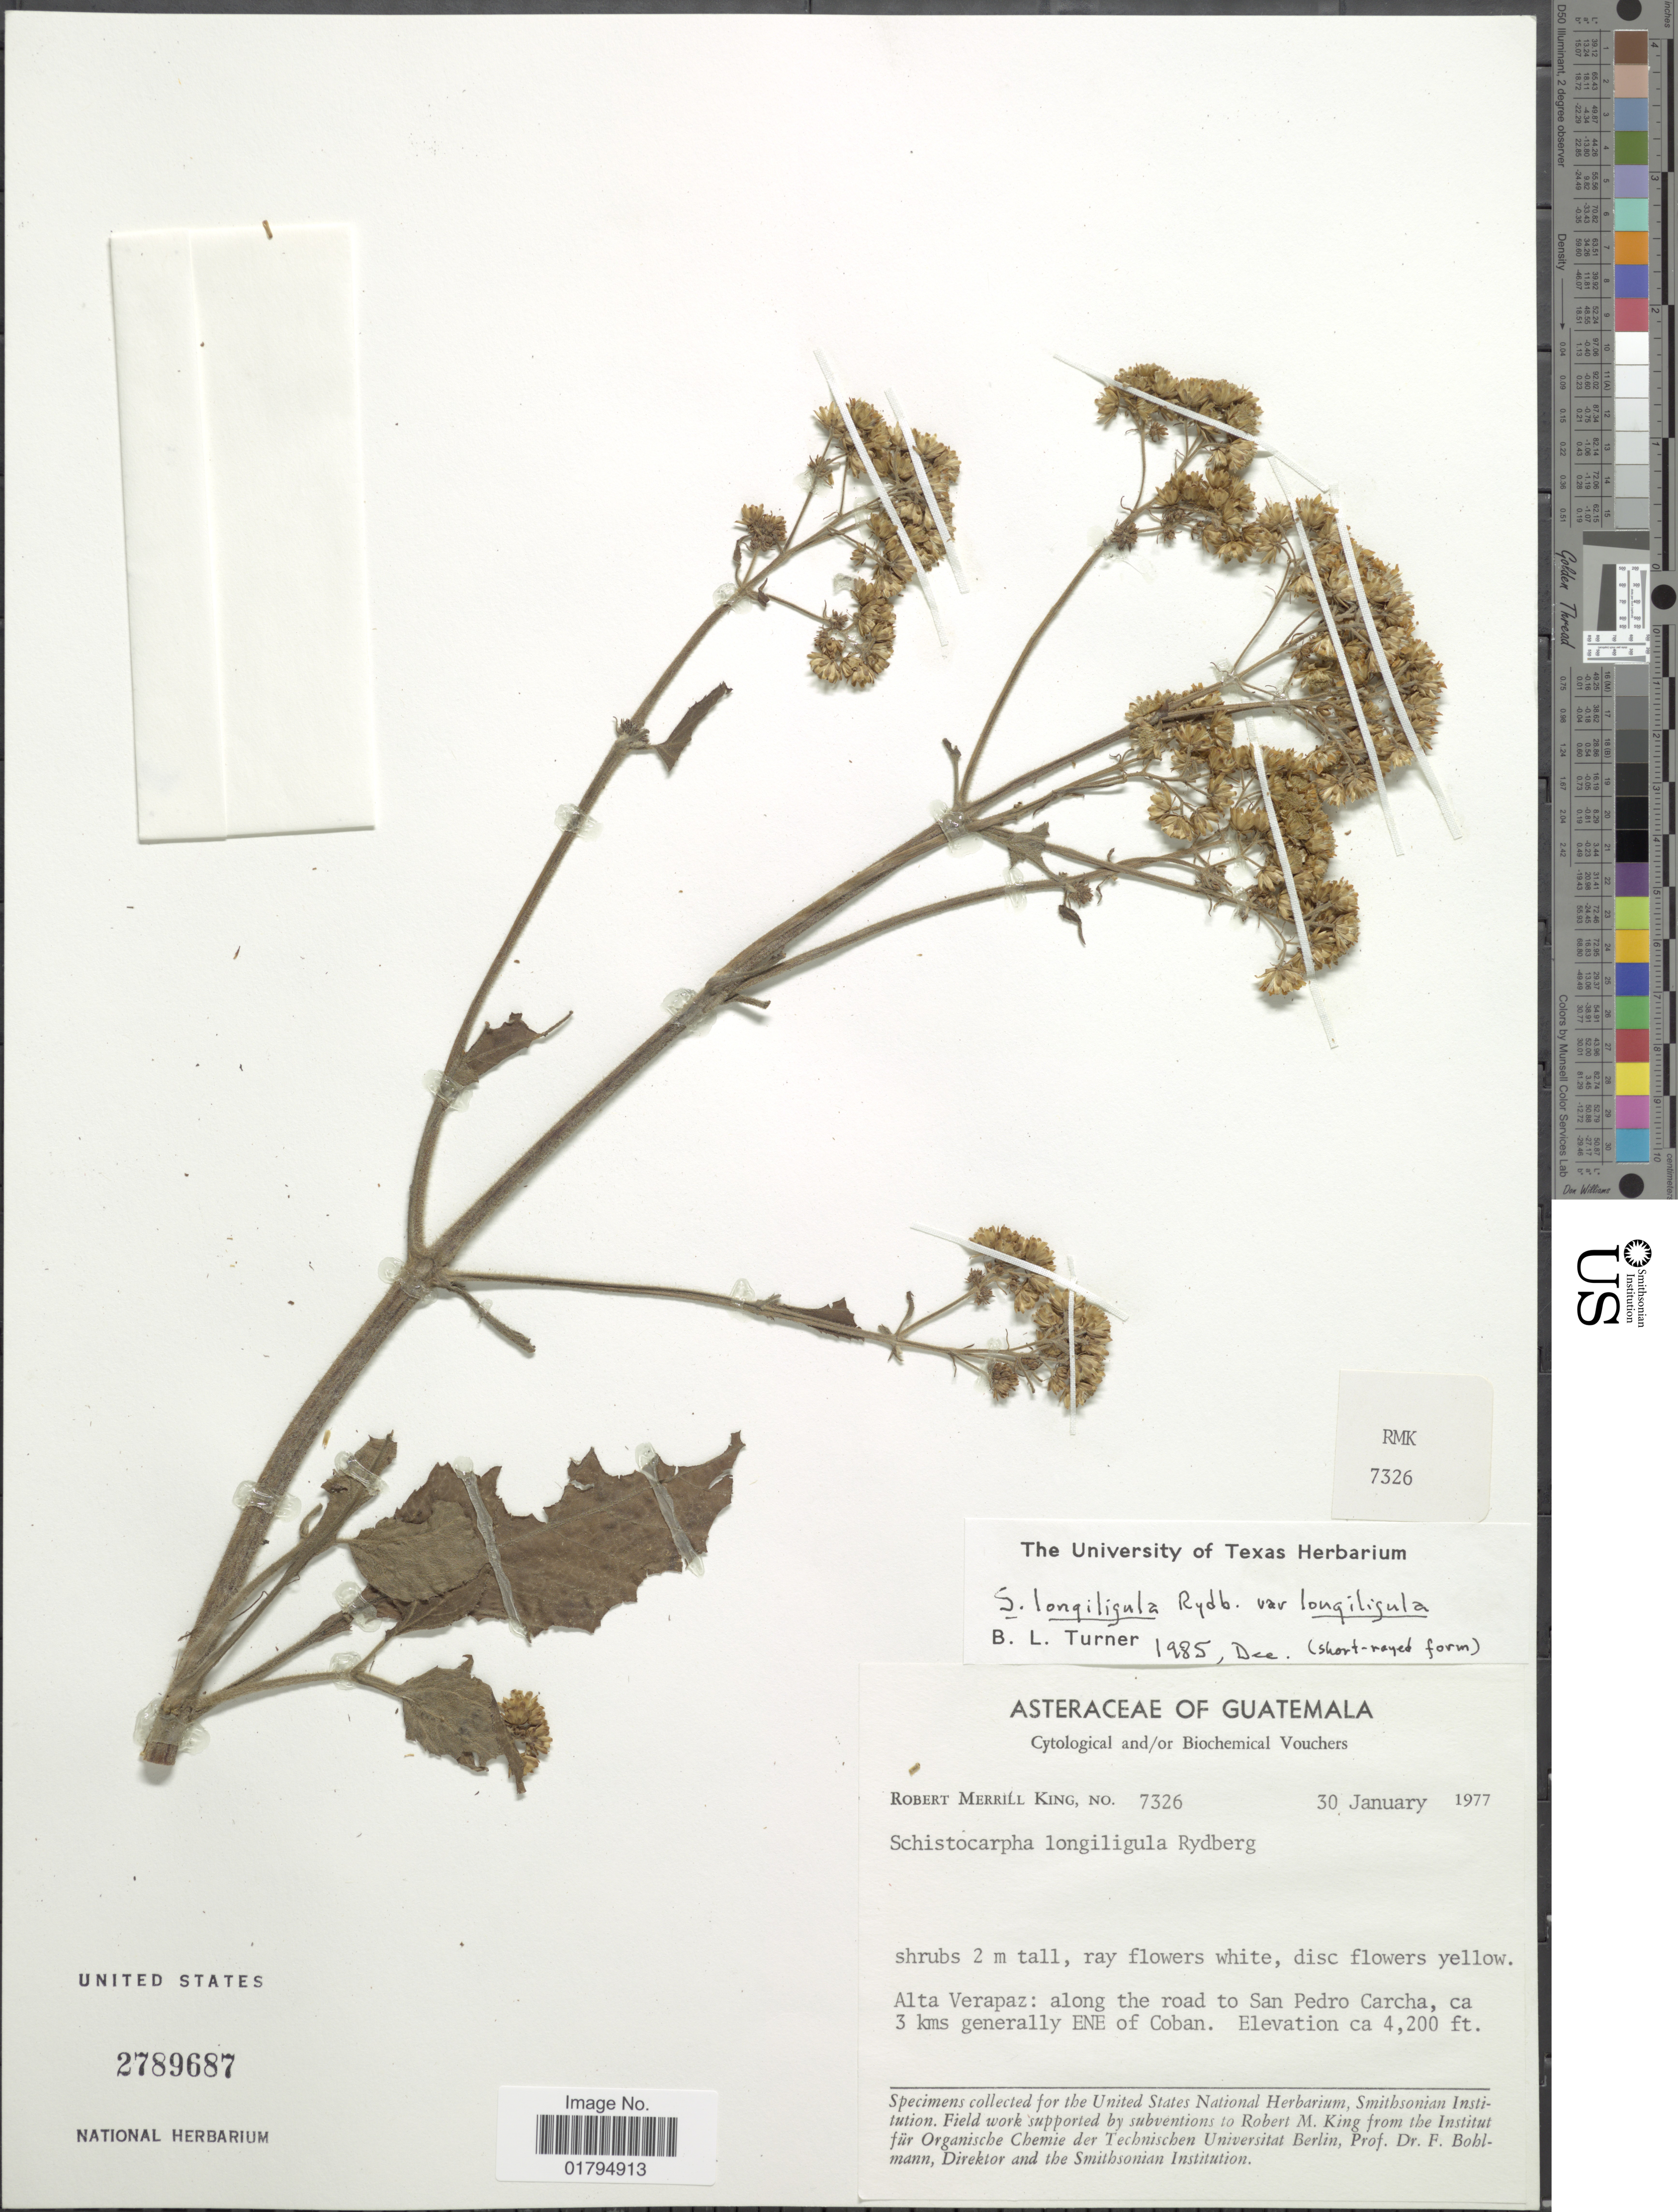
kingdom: Plantae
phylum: Tracheophyta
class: Magnoliopsida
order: Asterales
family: Asteraceae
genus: Schistocarpha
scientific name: Schistocarpha longiligula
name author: Rydb.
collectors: R. M. King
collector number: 7326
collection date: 1977-01-30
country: Guatemala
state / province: Alta Verapaz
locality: Along the road to San Pedro Carcha, ca 3 kms generally ENE of Coban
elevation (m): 1280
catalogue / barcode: US 2789687